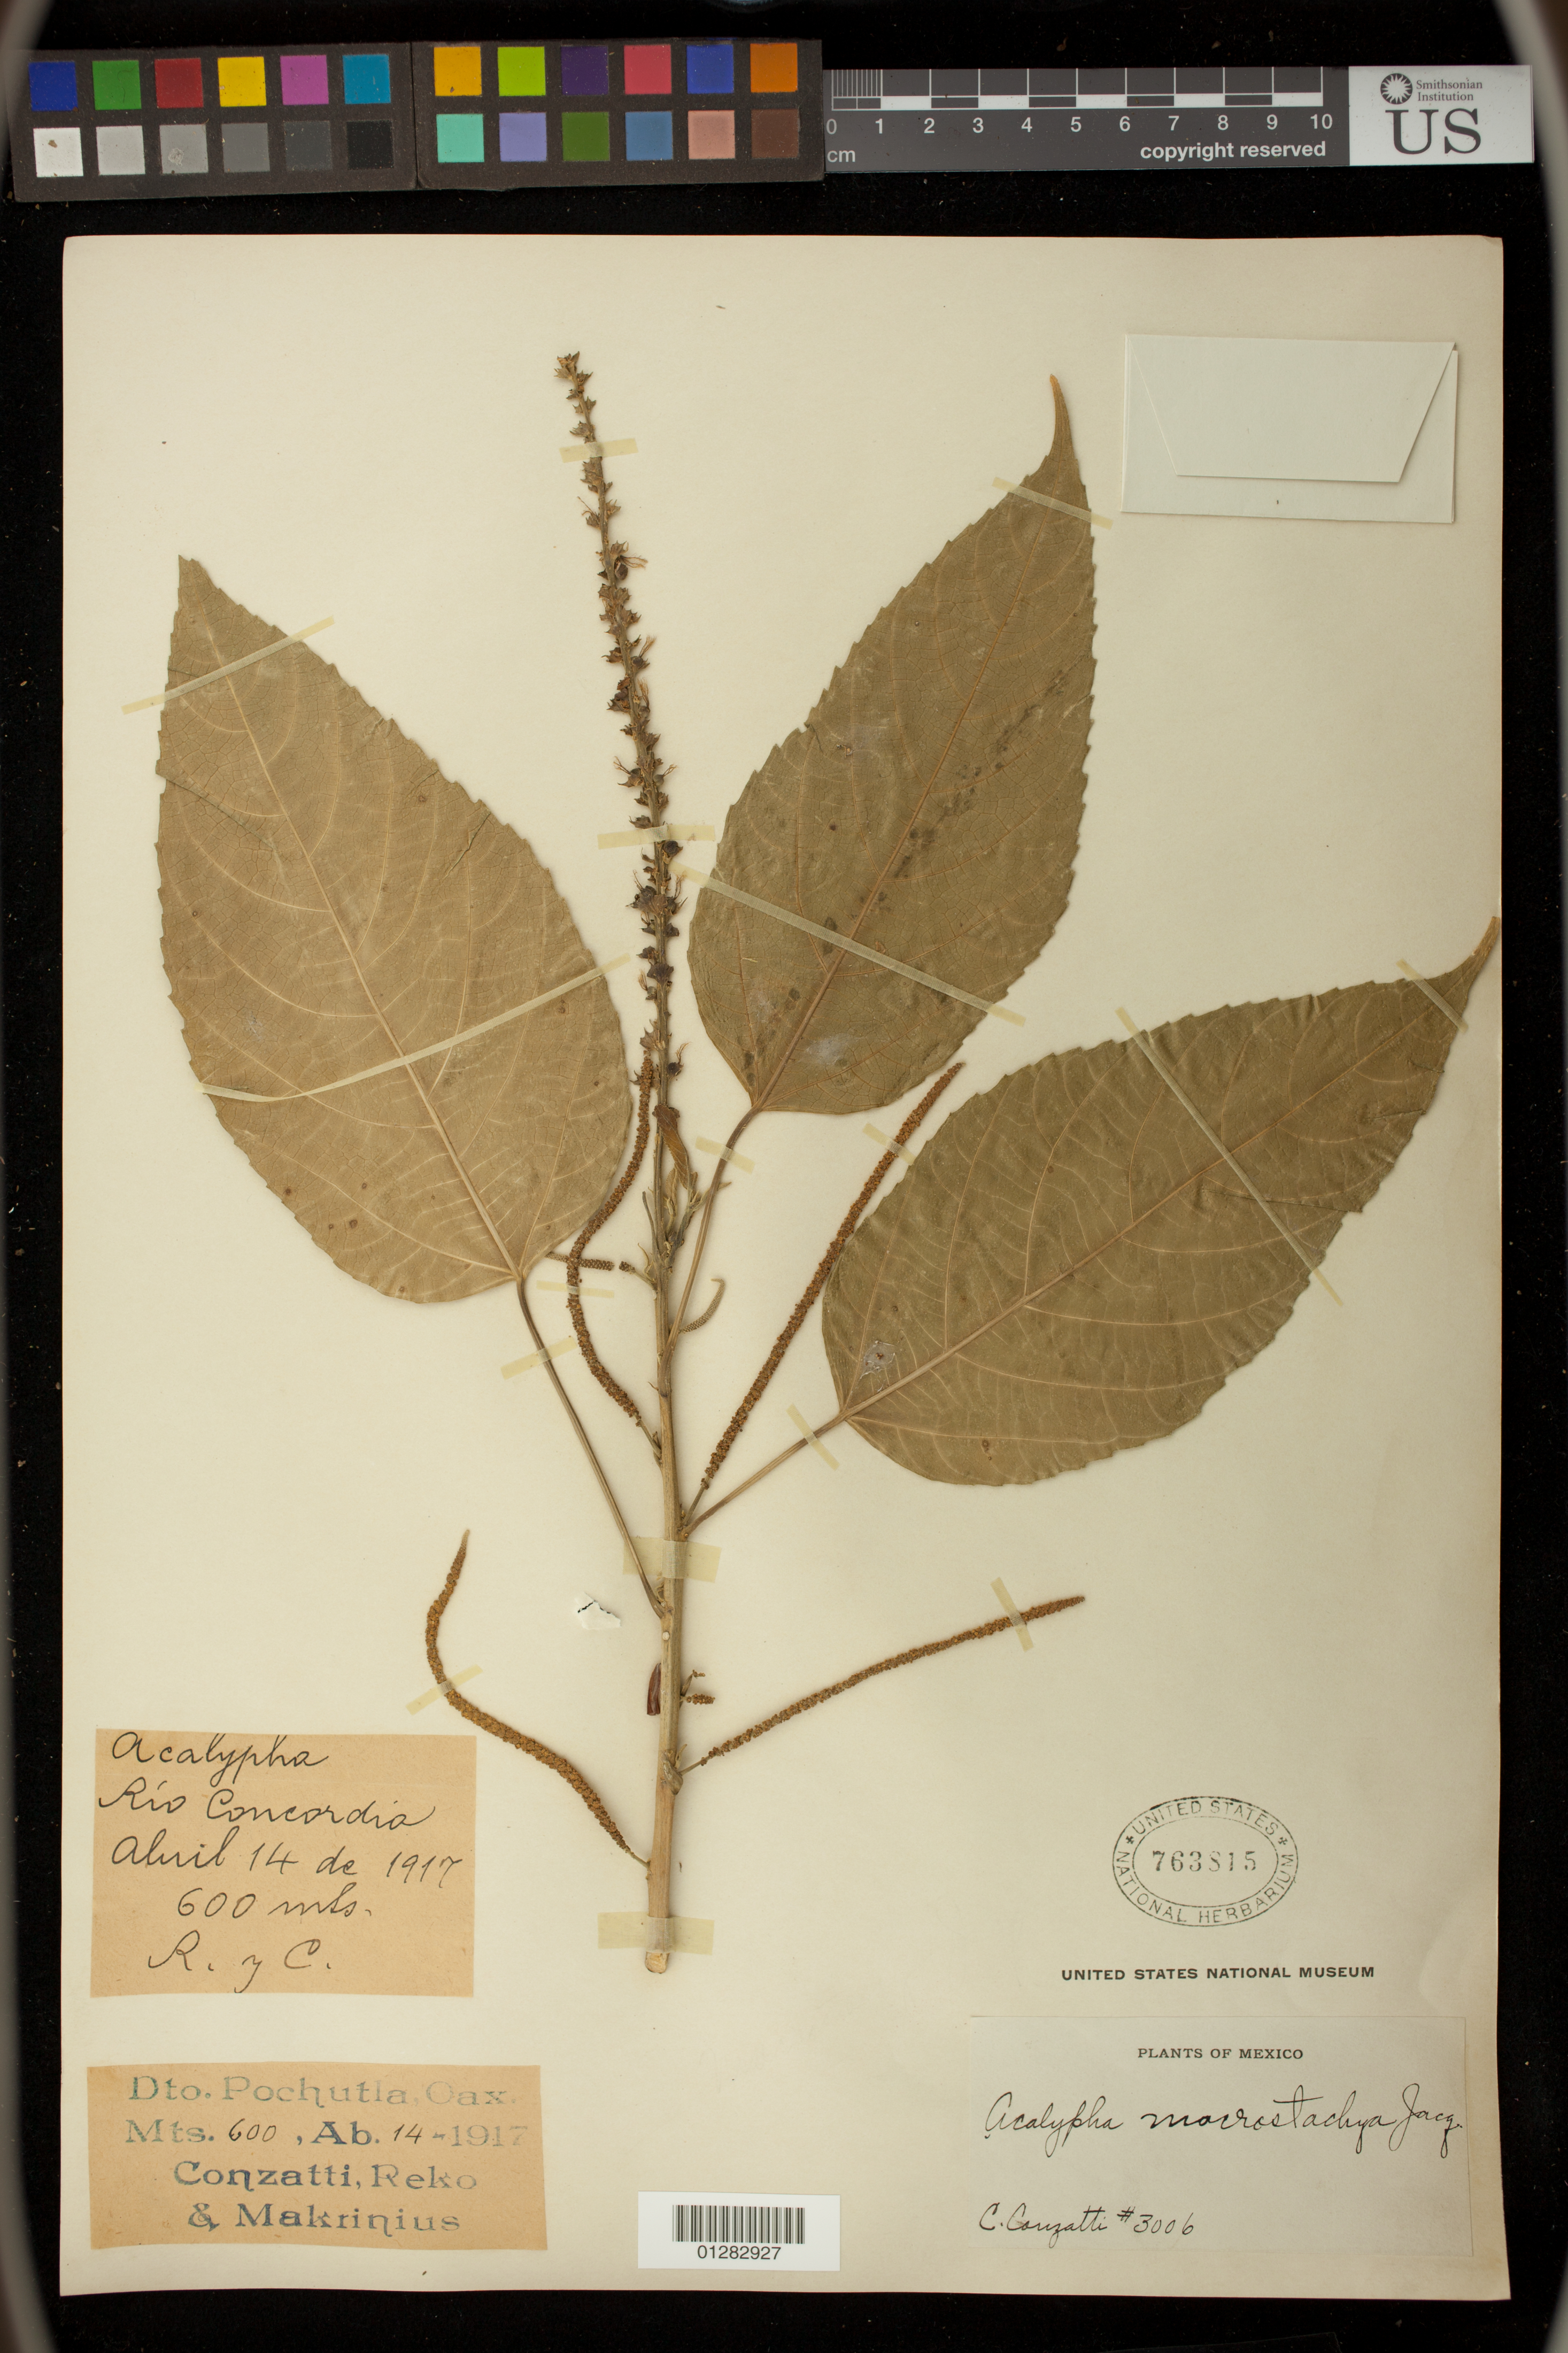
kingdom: Plantae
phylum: Tracheophyta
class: Magnoliopsida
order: Malpighiales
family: Euphorbiaceae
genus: Acalypha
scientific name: Acalypha sp.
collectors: C. Conzatti, B. P. Reko & -. Makrinius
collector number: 3006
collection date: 1917-04-14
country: Mexico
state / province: Oaxaca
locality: Dto. Pochutla, Rio Concordia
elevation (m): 183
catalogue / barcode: US 763815